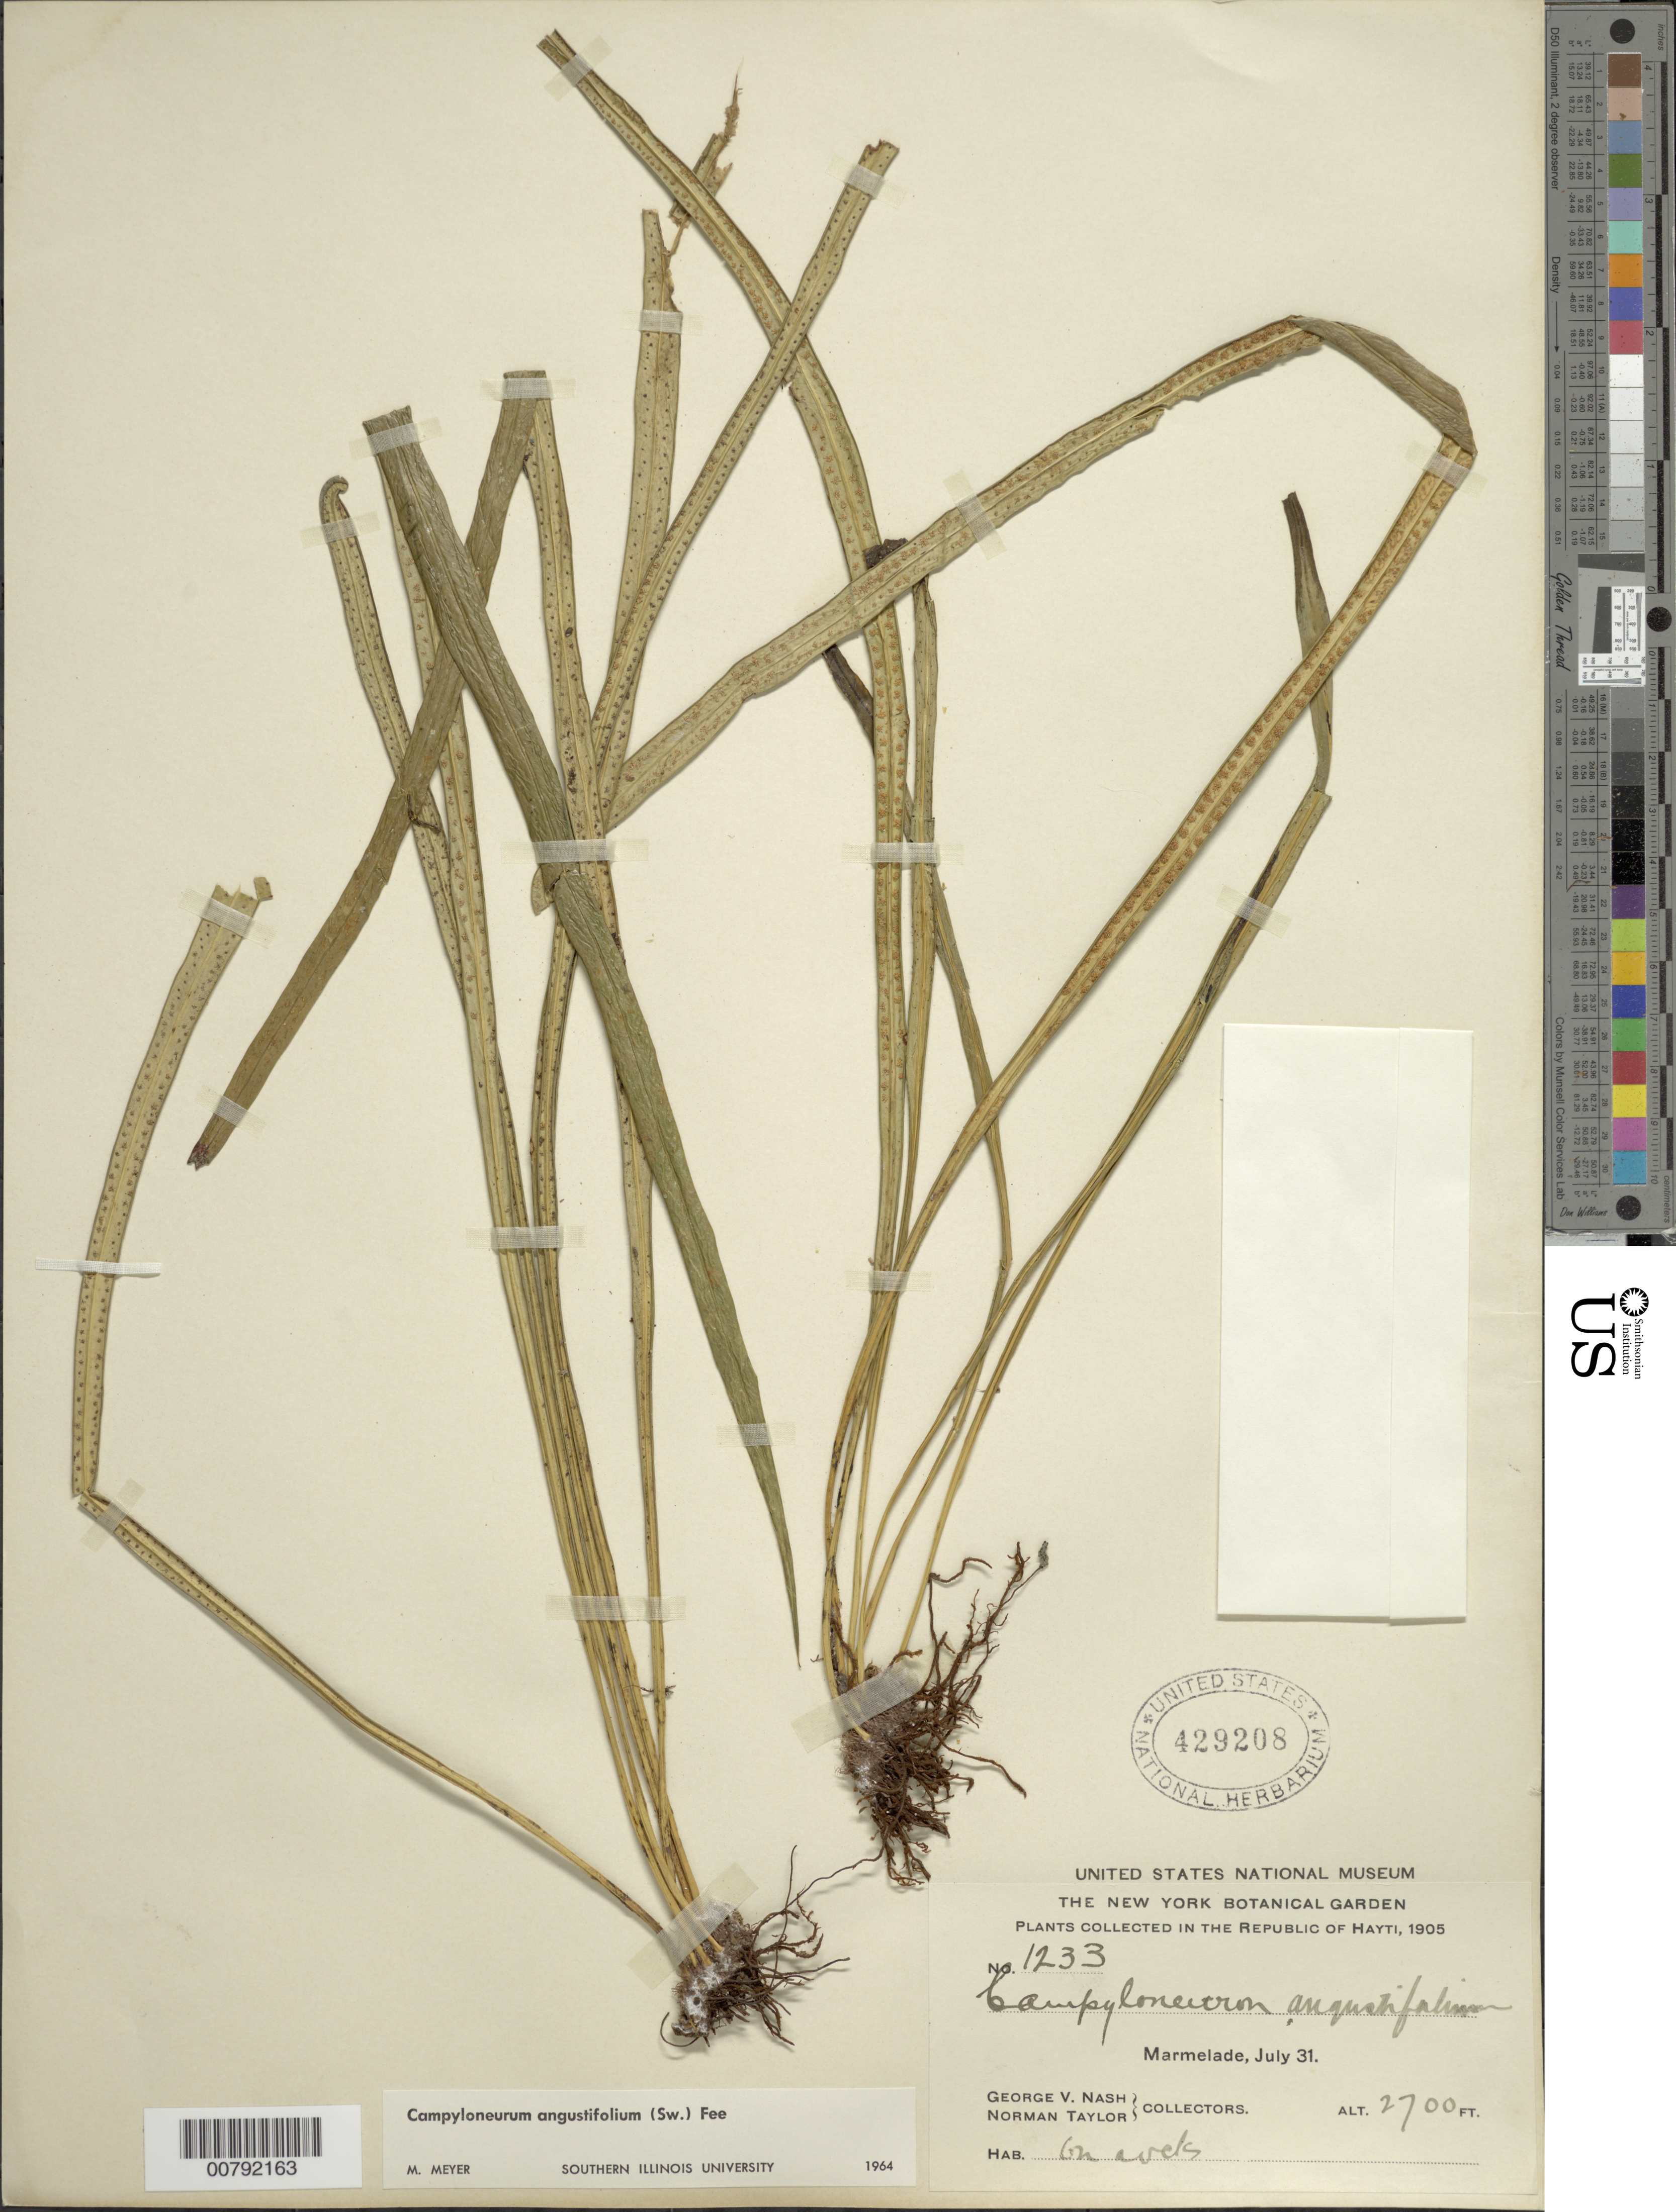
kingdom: Plantae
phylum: Tracheophyta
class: Polypodiopsida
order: Polypodiales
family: Polypodiaceae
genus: Campyloneurum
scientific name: Campyloneurum angustifolium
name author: (Sw.) Fée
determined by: Myer, M.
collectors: G. V. Nash & N. Taylor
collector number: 1233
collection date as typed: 31 Jul 1905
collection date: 1905-07-31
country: Haiti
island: Hispaniola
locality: Marmelade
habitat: On rocks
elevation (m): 823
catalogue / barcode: US 429208